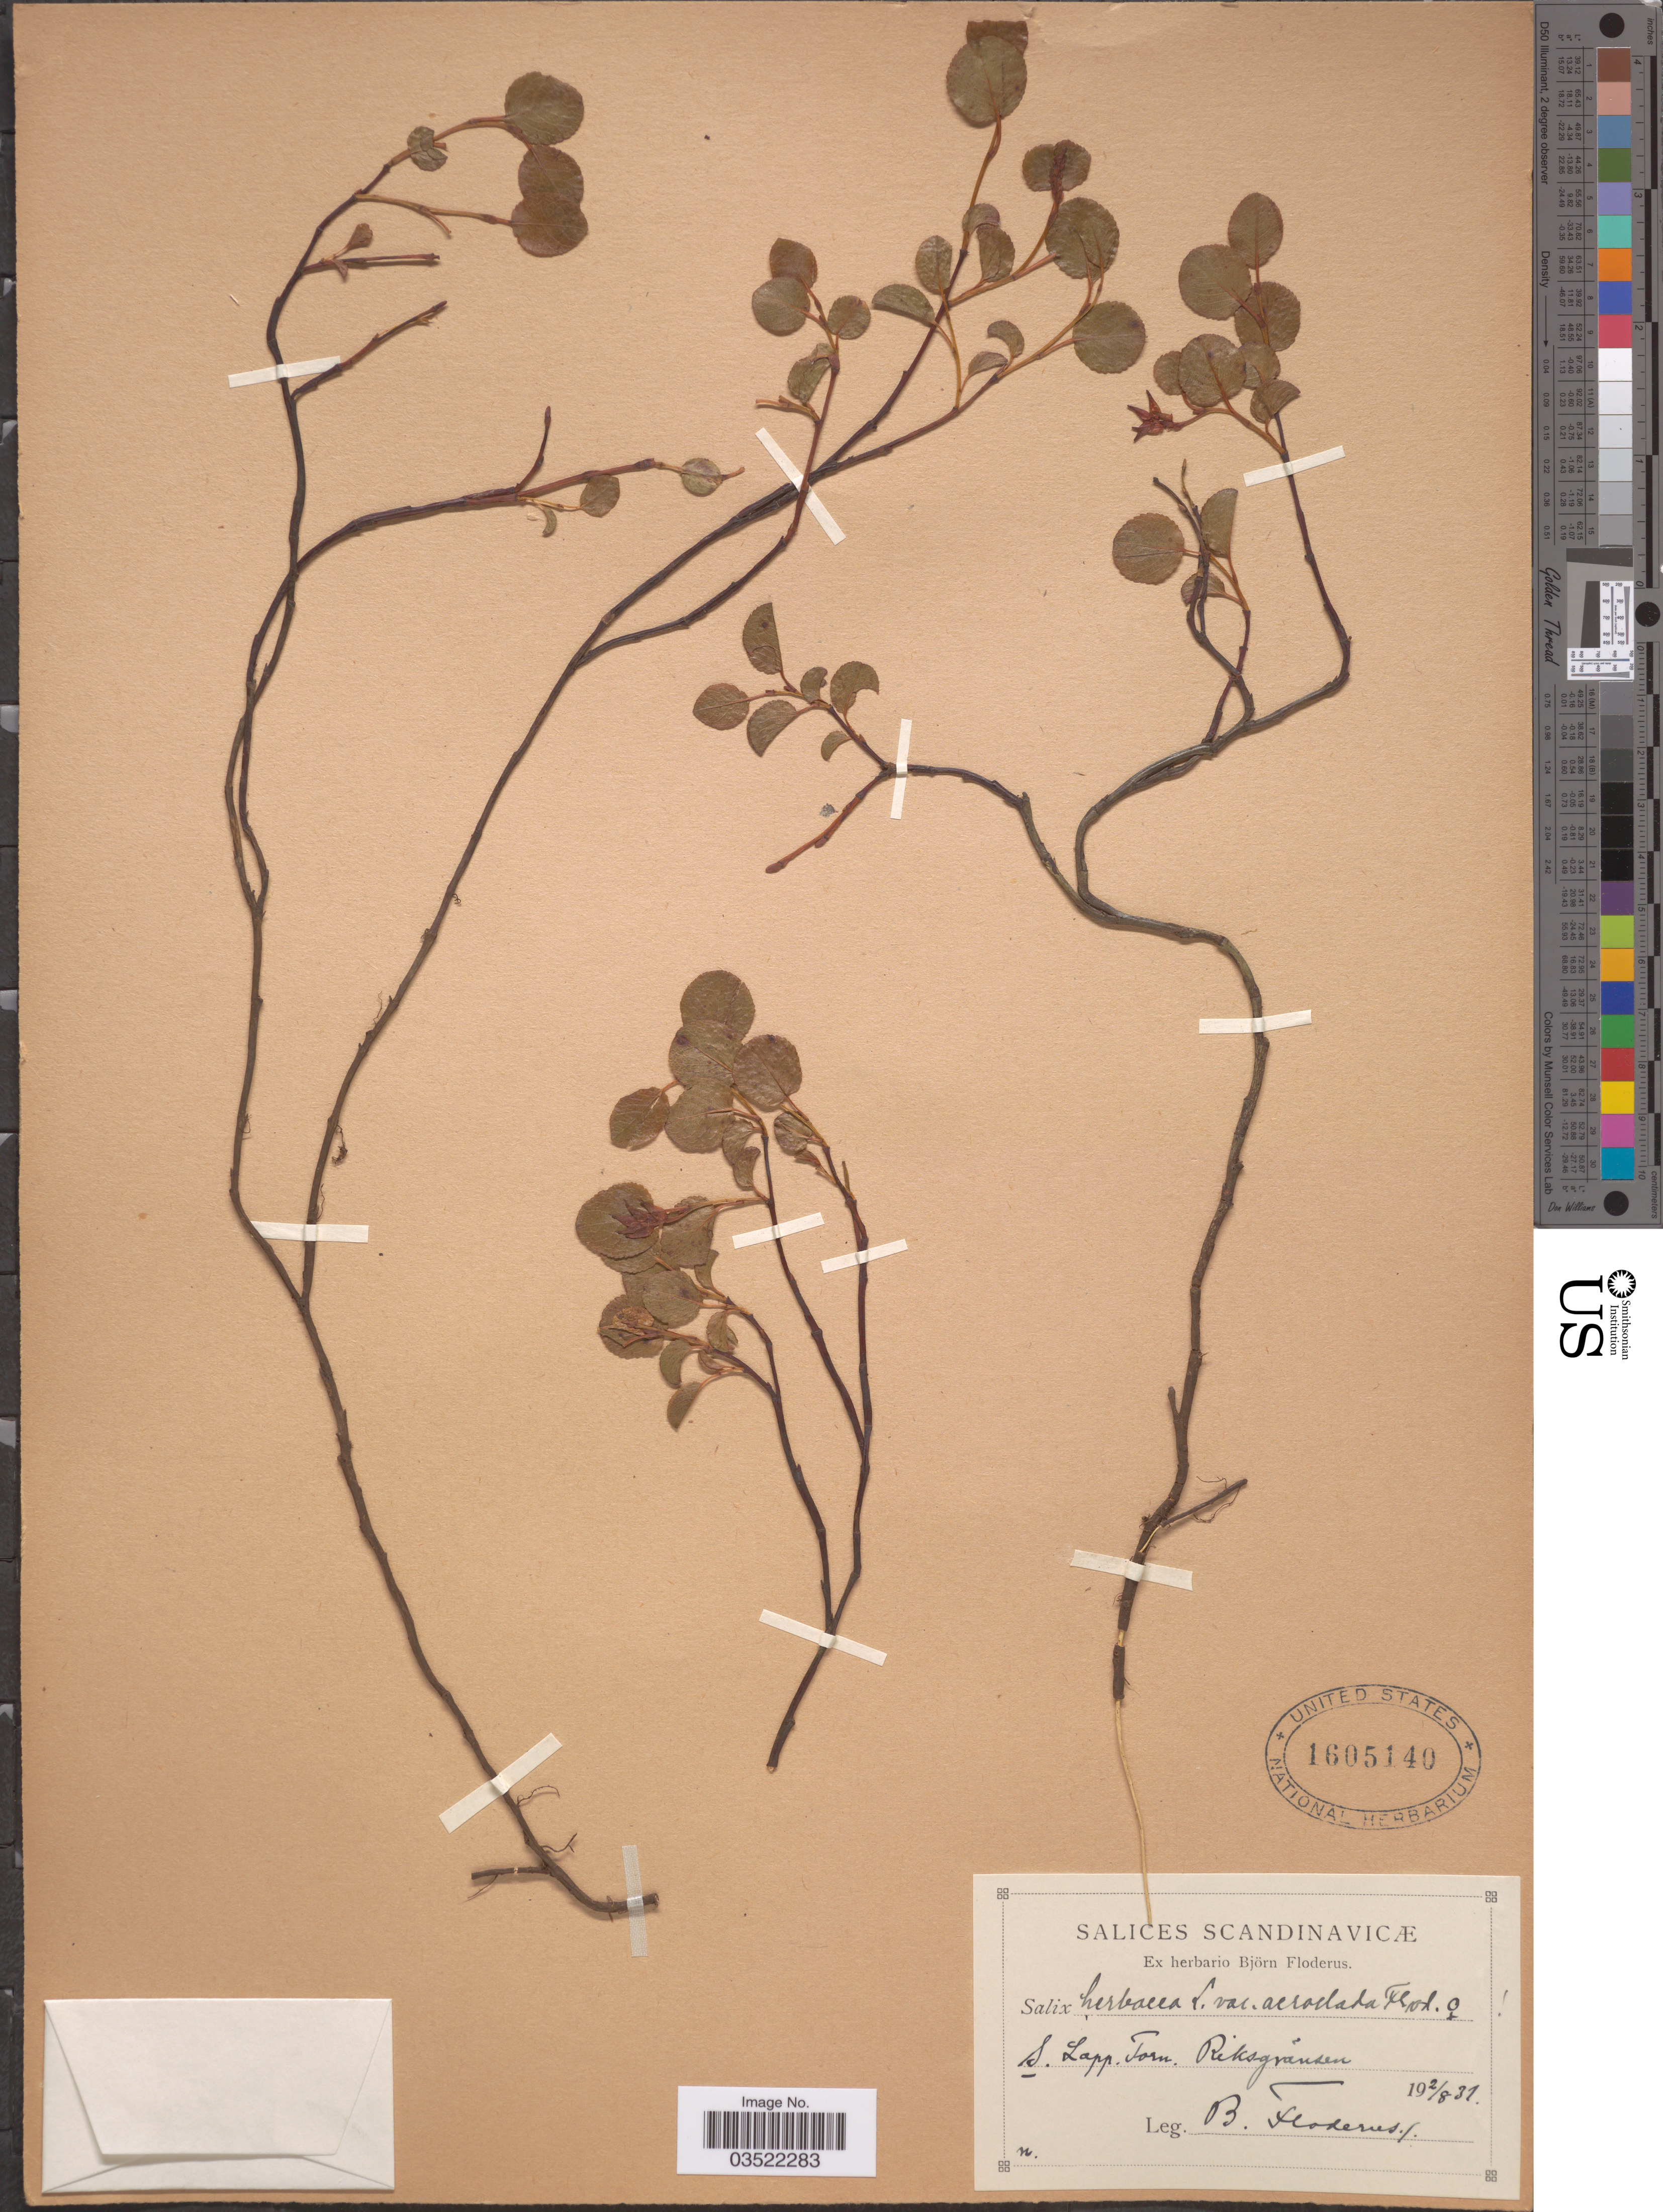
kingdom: Plantae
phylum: Tracheophyta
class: Magnoliopsida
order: Malpighiales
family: Salicaceae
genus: Salix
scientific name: Salix herbacea var. acroclada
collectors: B. G. O. Floderus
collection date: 1931-08-02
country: Sweden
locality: Scandinavicæ. S. Lapp. Torn. Riksgrãnsen.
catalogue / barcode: US 1605140